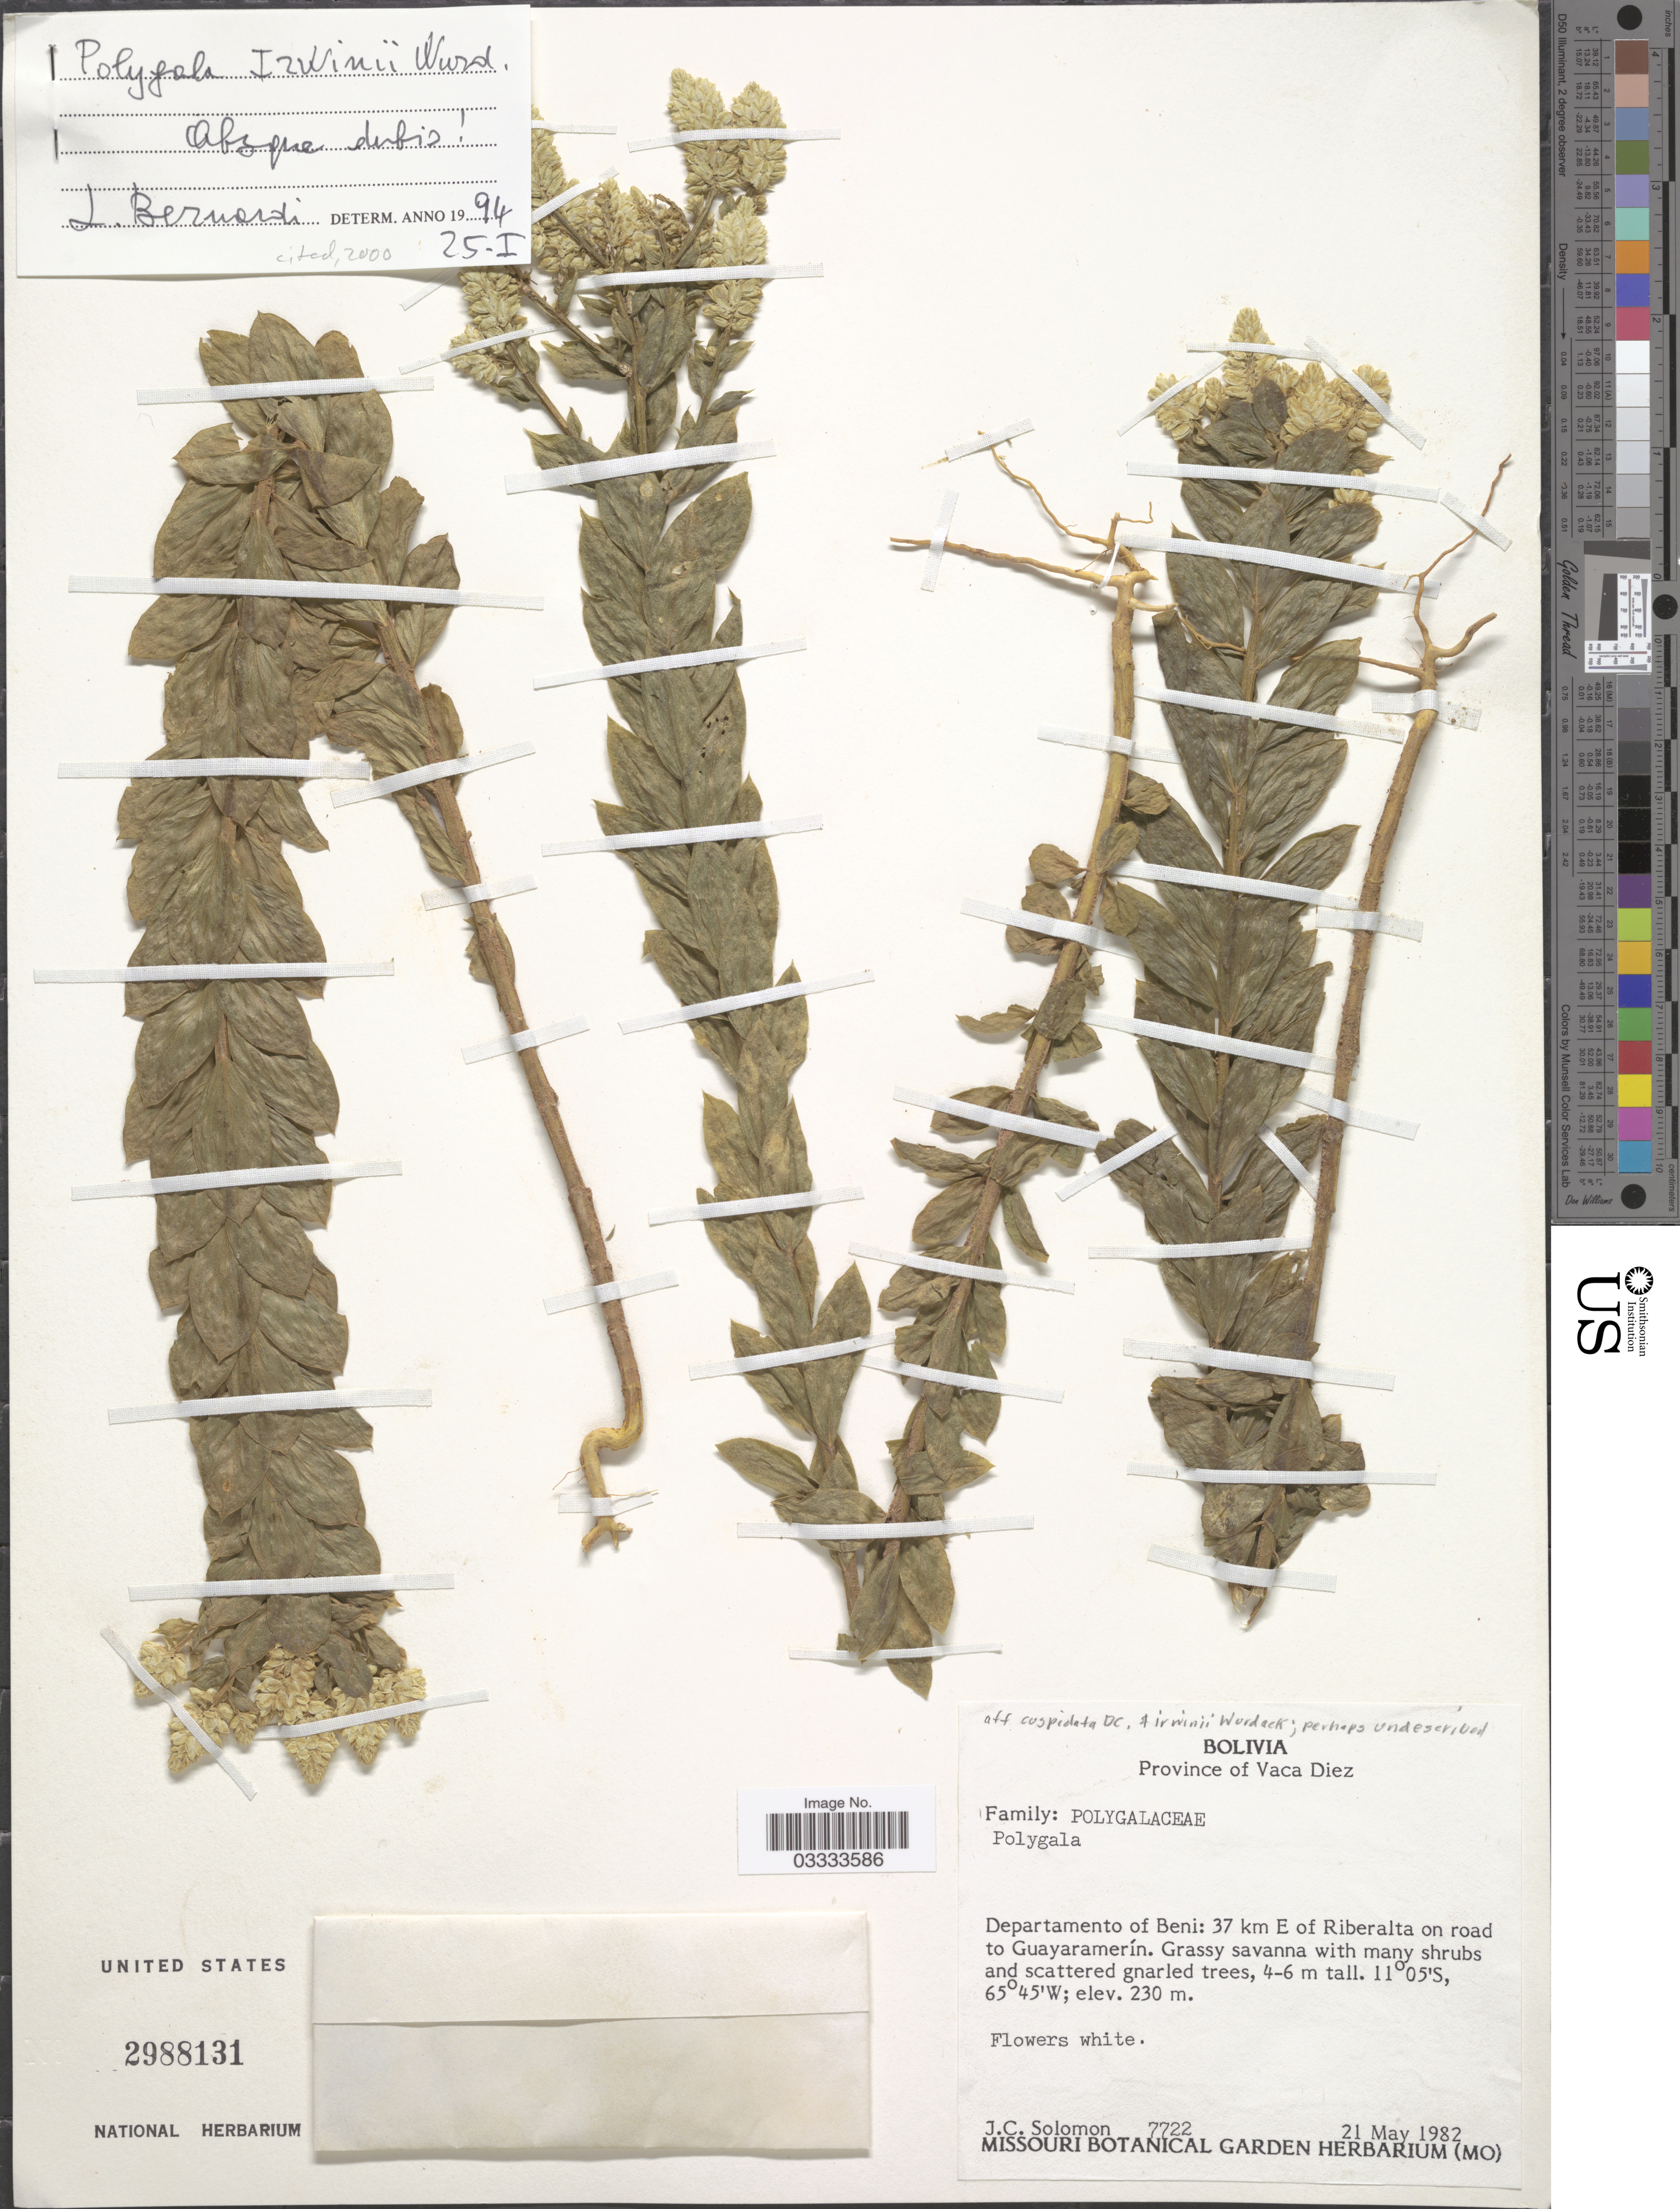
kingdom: Plantae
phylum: Tracheophyta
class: Magnoliopsida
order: Fabales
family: Polygalaceae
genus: Polygala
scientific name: Polygala irwinii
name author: Wurdack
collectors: J. C. Solomon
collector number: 7722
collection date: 1982-05-21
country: Bolivia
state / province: Beni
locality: Province of Vaca Diez. Departamento of Beni: 37 km E of Riberalta on road to Guayaramerín.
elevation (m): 230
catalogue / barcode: US 2988131